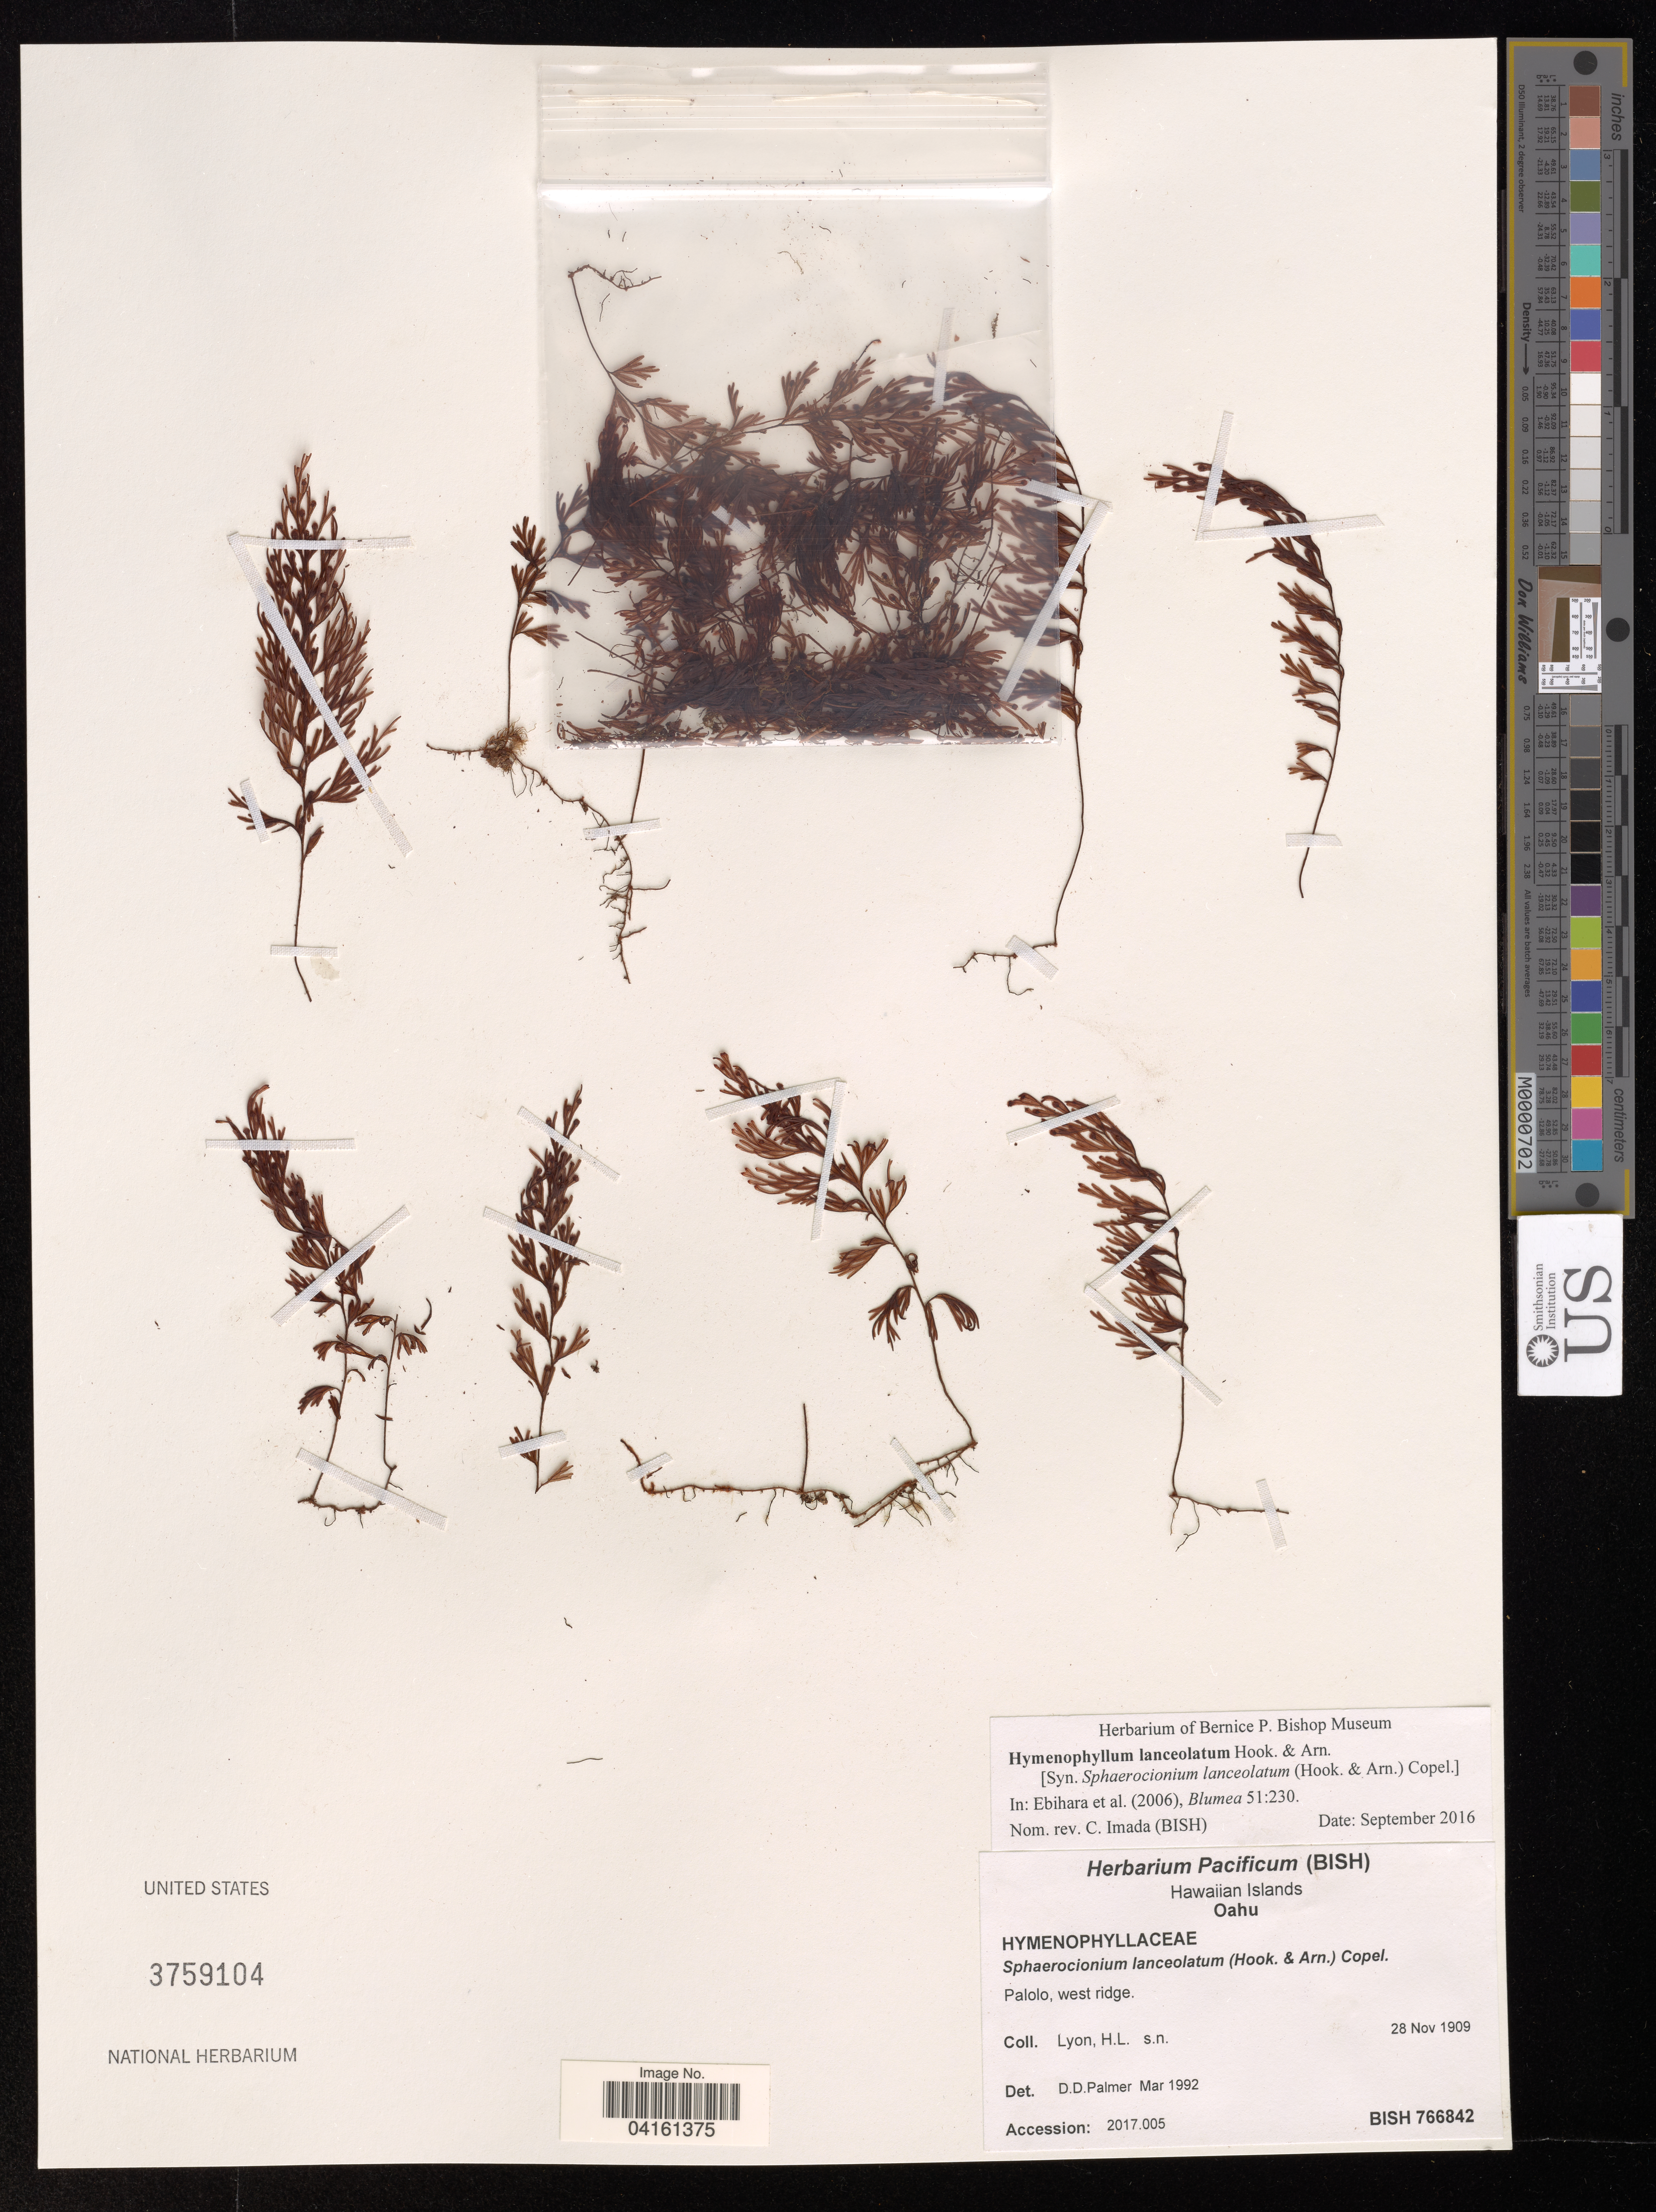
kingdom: Plantae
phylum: Tracheophyta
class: Polypodiopsida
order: Hymenophyllales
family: Hymenophyllaceae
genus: Hymenophyllum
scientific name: Hymenophyllum lanceolatum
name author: Hook. & Arn.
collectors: H. Lyon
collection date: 1909-11-28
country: United States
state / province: Hawaii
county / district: Honolulu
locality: Hawaiian Islands. Palolo, west ridge.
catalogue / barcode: US 3759104